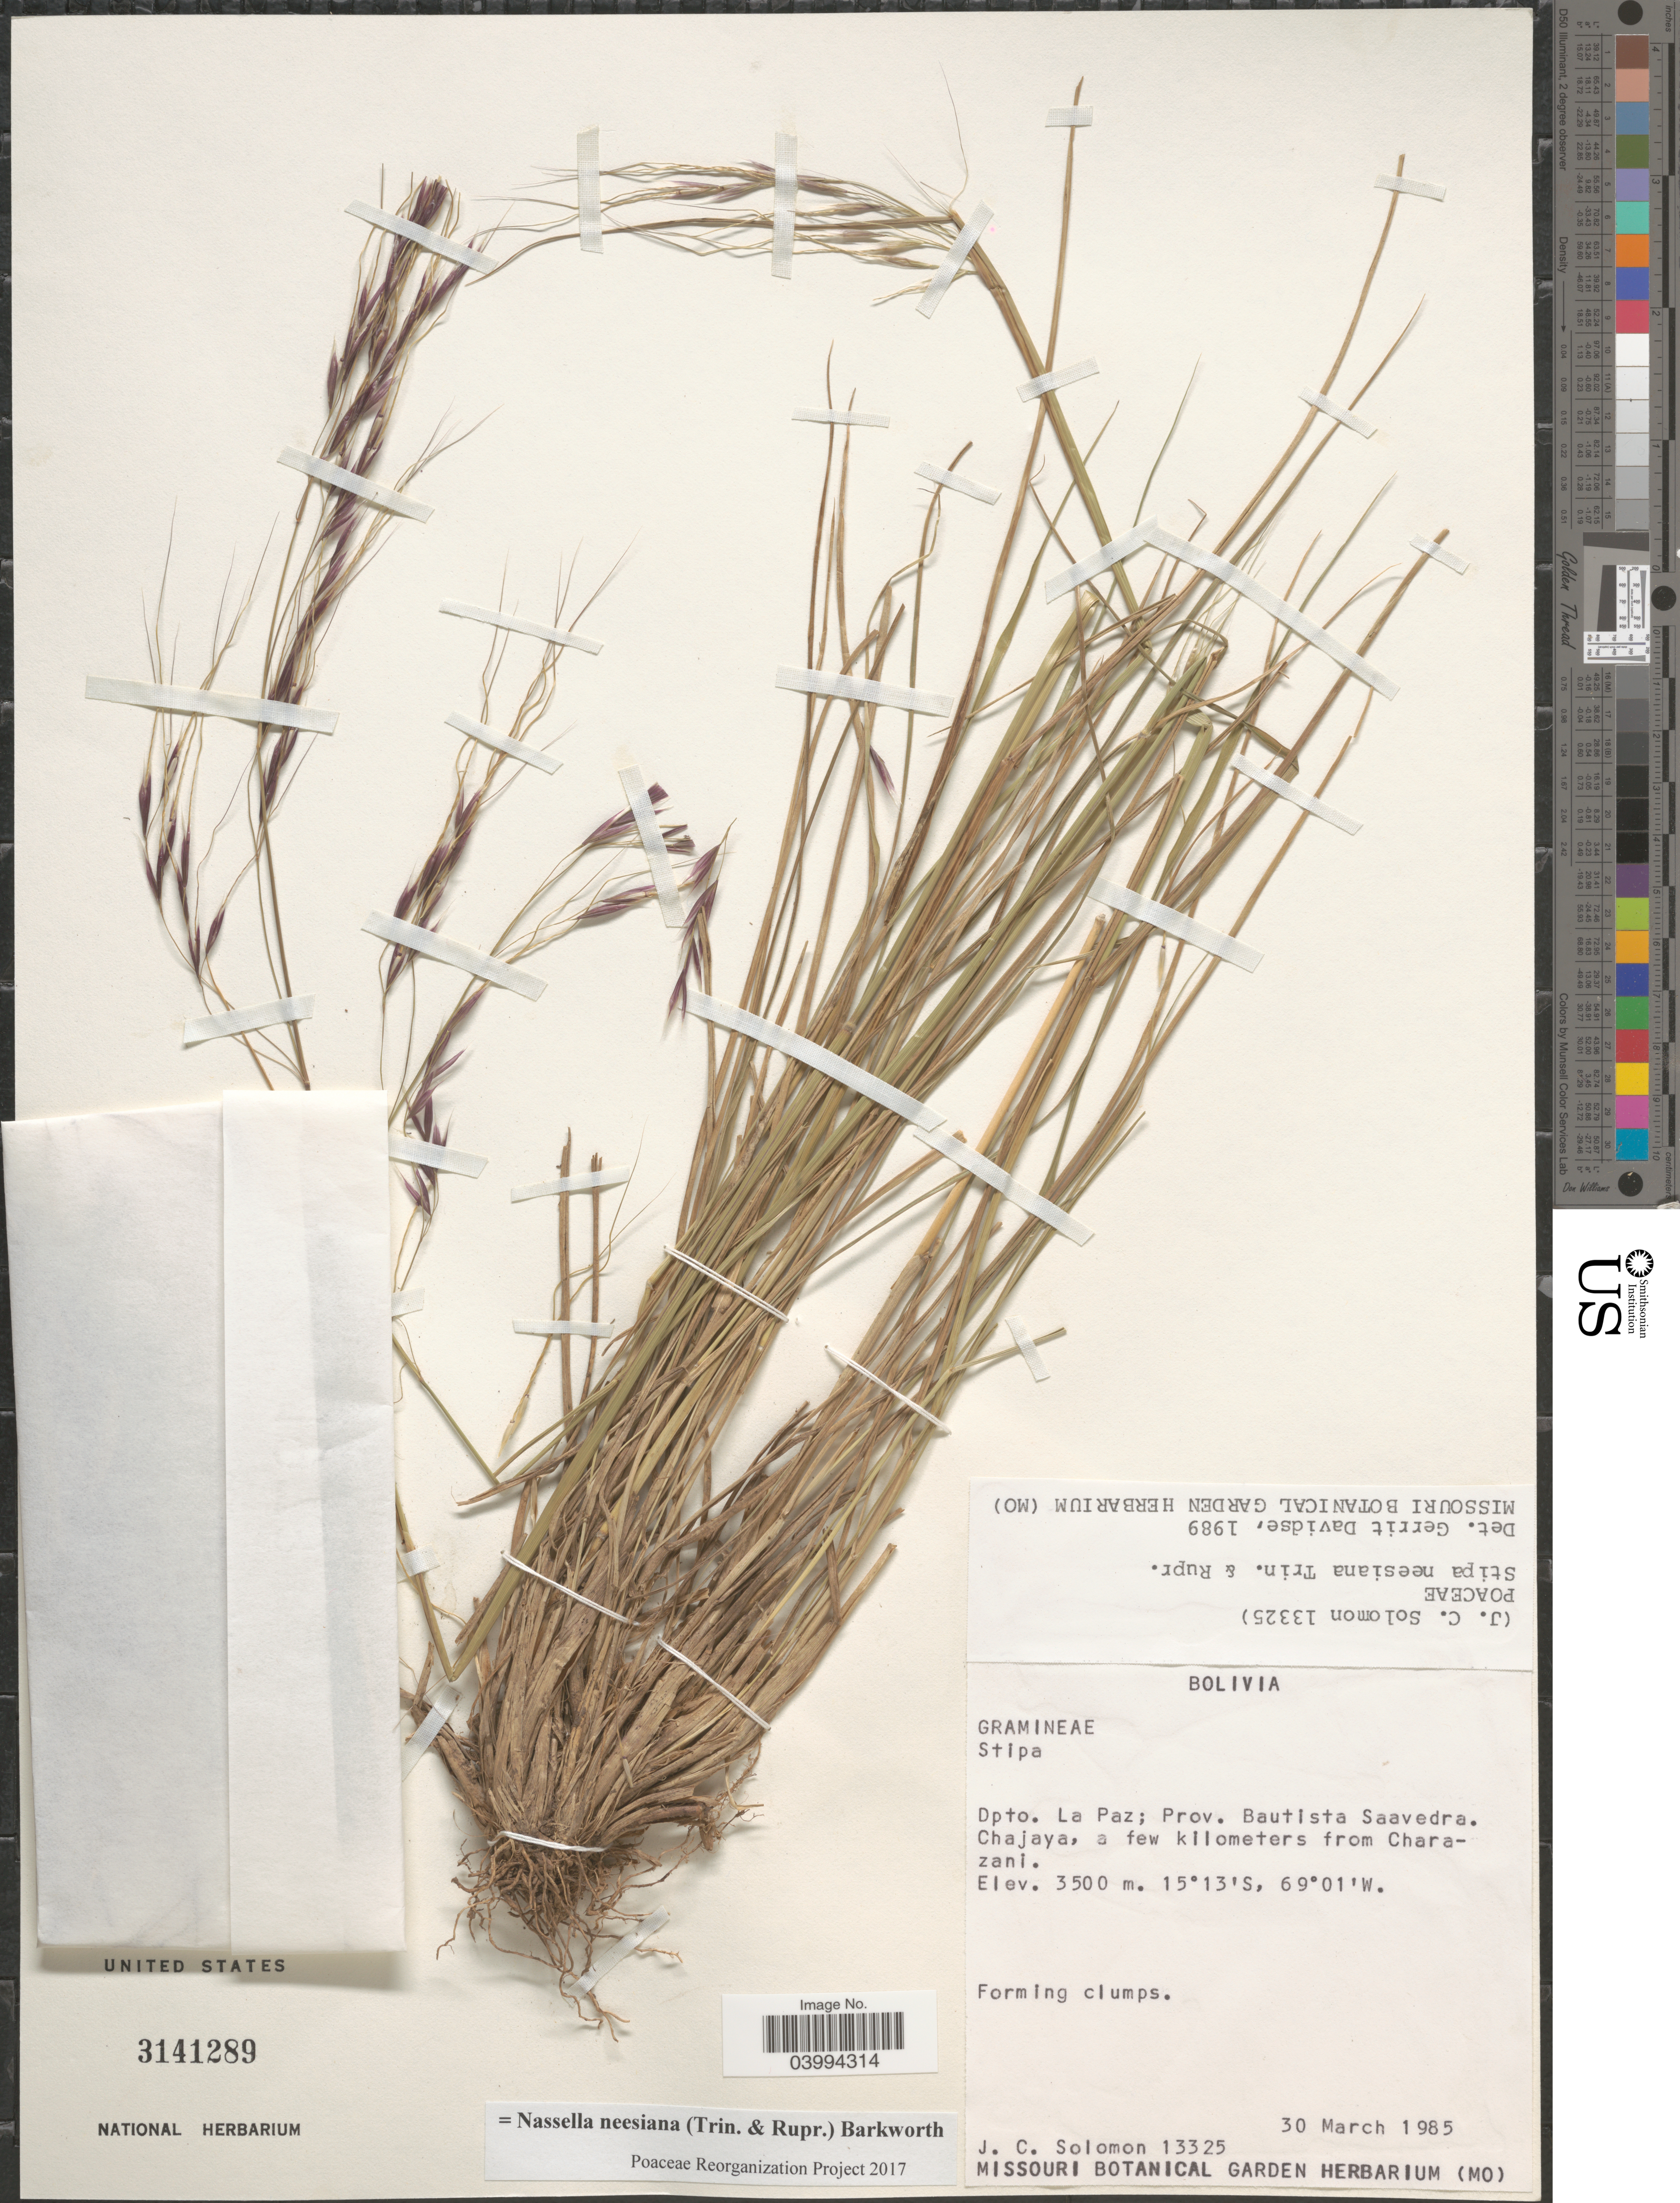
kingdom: Plantae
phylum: Tracheophyta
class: Liliopsida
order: Poales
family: Poaceae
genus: Nassella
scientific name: Nassella neesiana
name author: (Trin. & Rupr.) Barkworth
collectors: J. C. Solomon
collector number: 13325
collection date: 1985-03-30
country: Bolivia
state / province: La Paz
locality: Dpto. La Paz; Prov. Bautista Saavedra. Chajaya, a few kilometers from Charazani.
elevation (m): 3500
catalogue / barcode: US 3141289